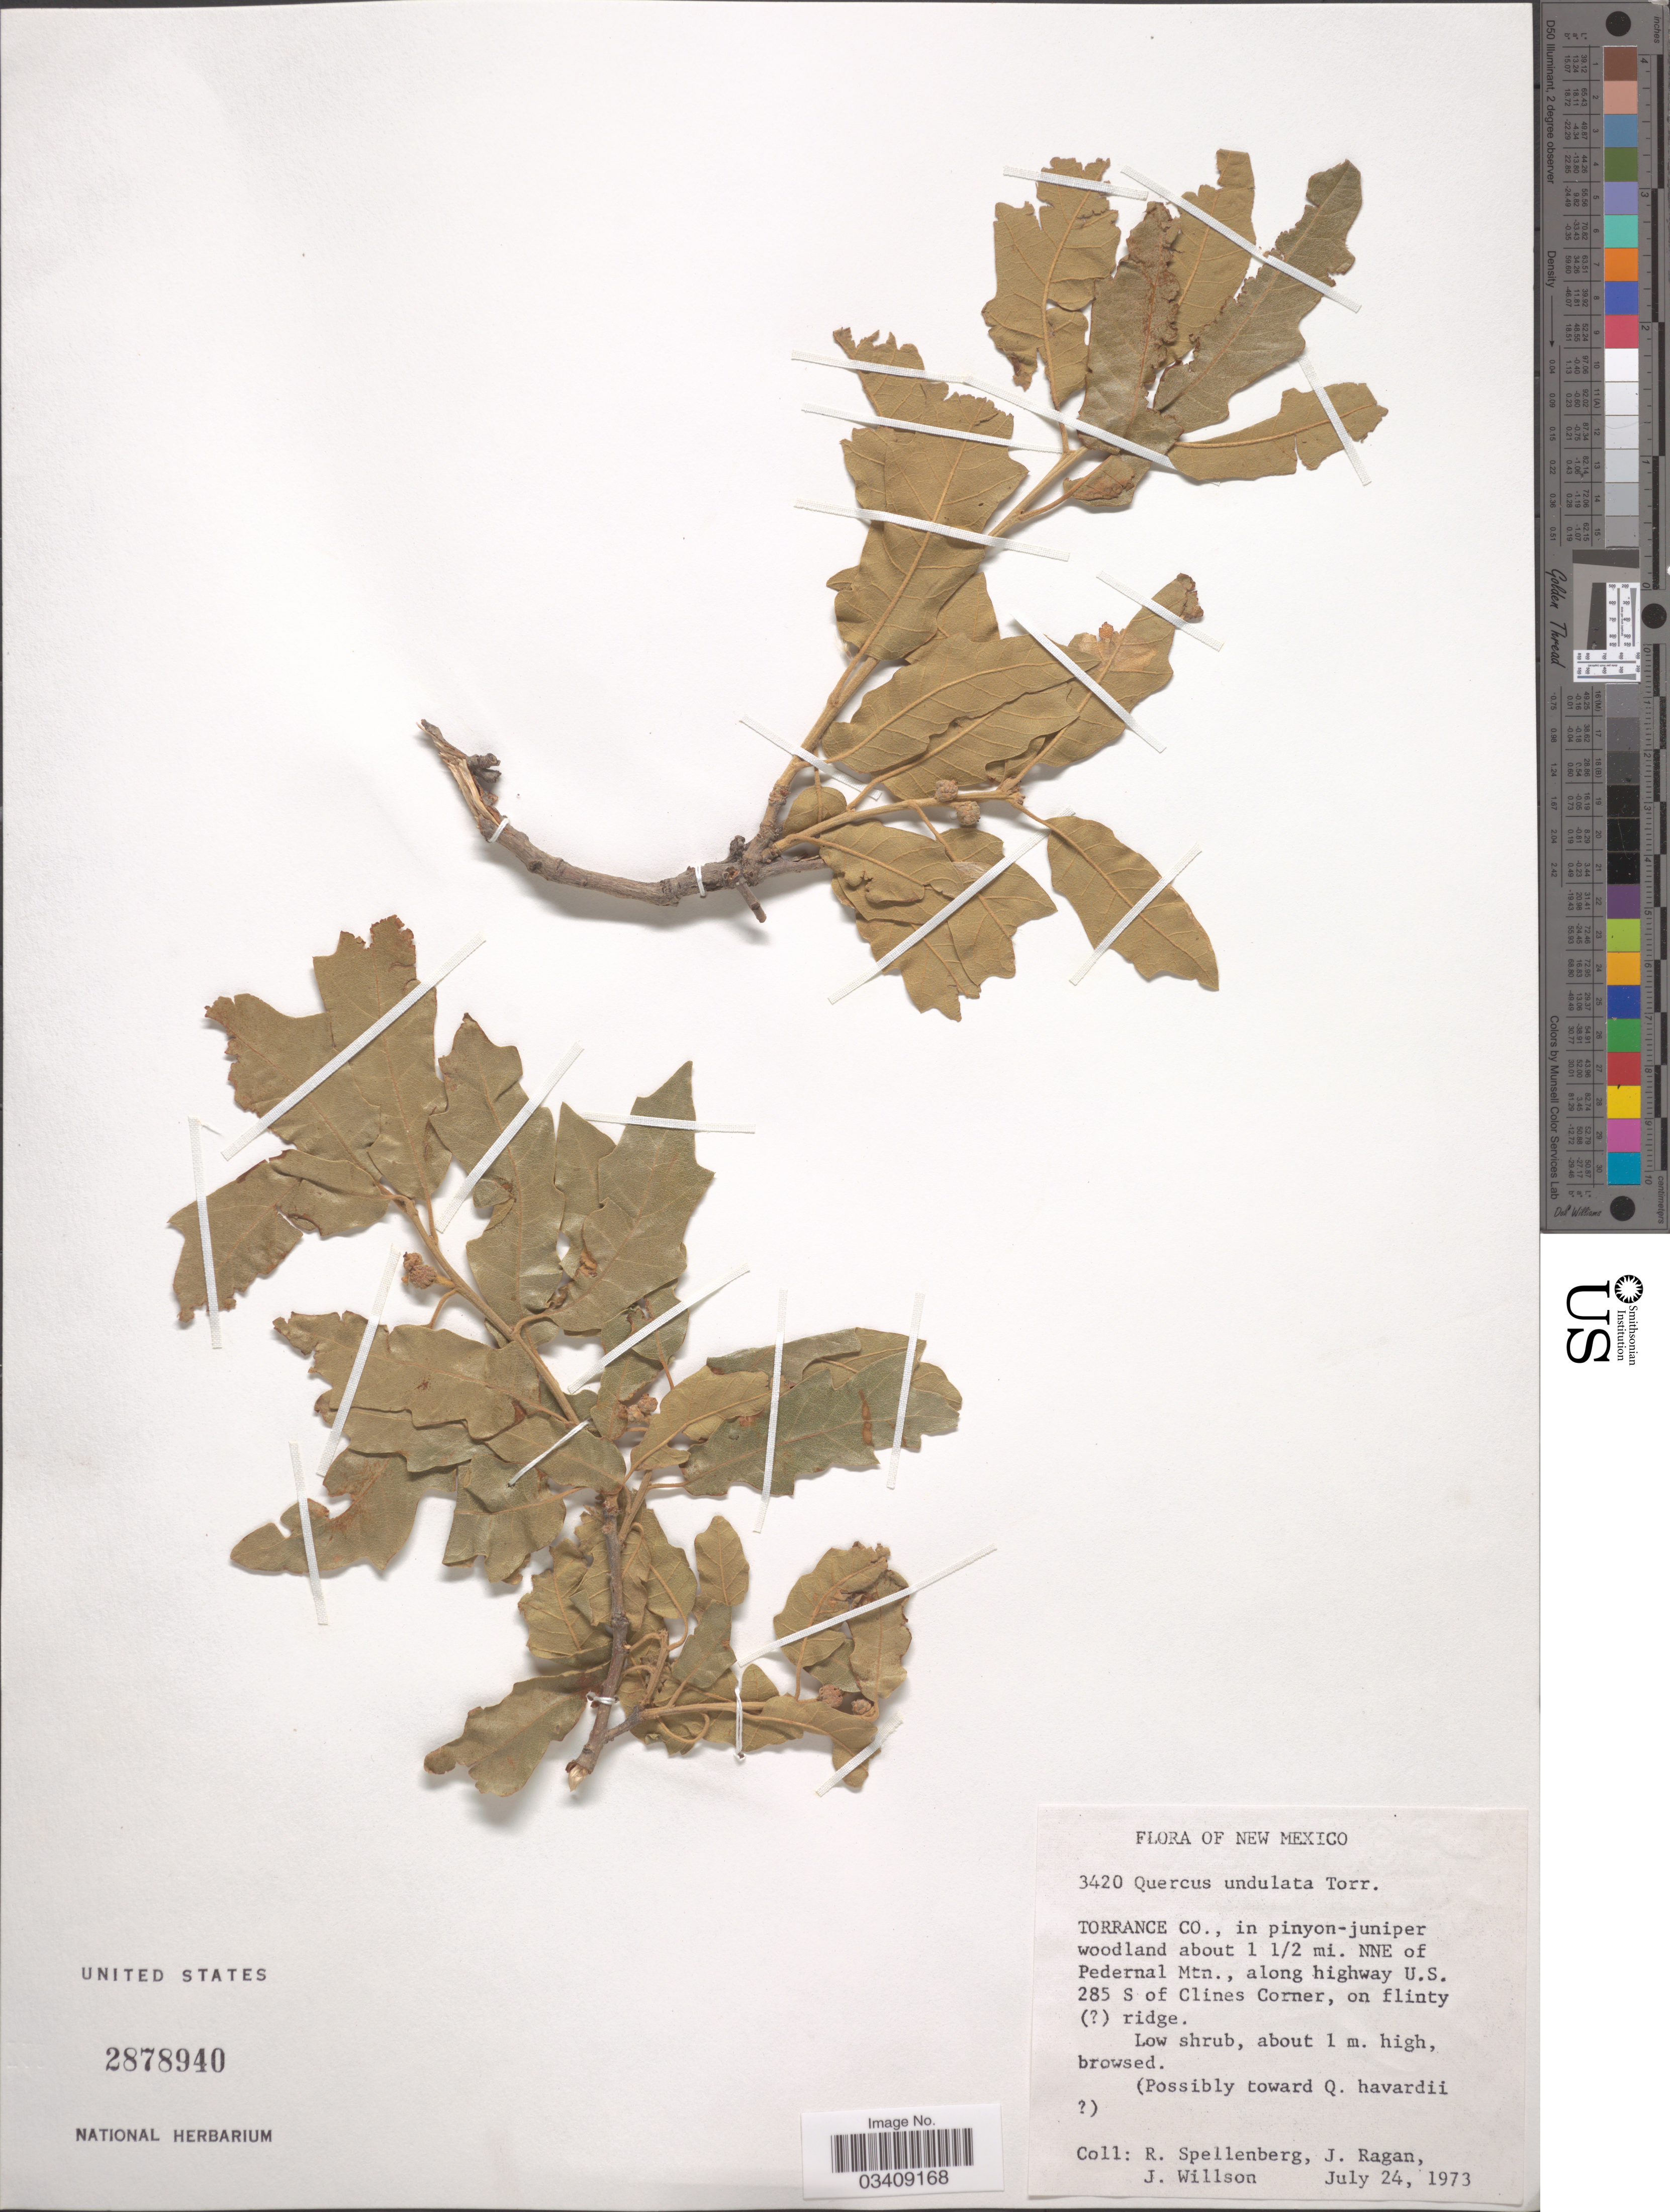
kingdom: Plantae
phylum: Tracheophyta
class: Magnoliopsida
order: Fagales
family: Fagaceae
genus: Quercus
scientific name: Quercus undulata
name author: Torr.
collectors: R. Spellenberg, J. Ragan & J. Willson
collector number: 3420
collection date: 1973-07-24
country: United States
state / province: New Mexico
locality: Torrance Co., in pinyon-juniper woodland about 1½ mi. NNE of Pedernal Mtn., along highway U.S. 285 S of Clines Corner.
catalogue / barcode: US 2878940